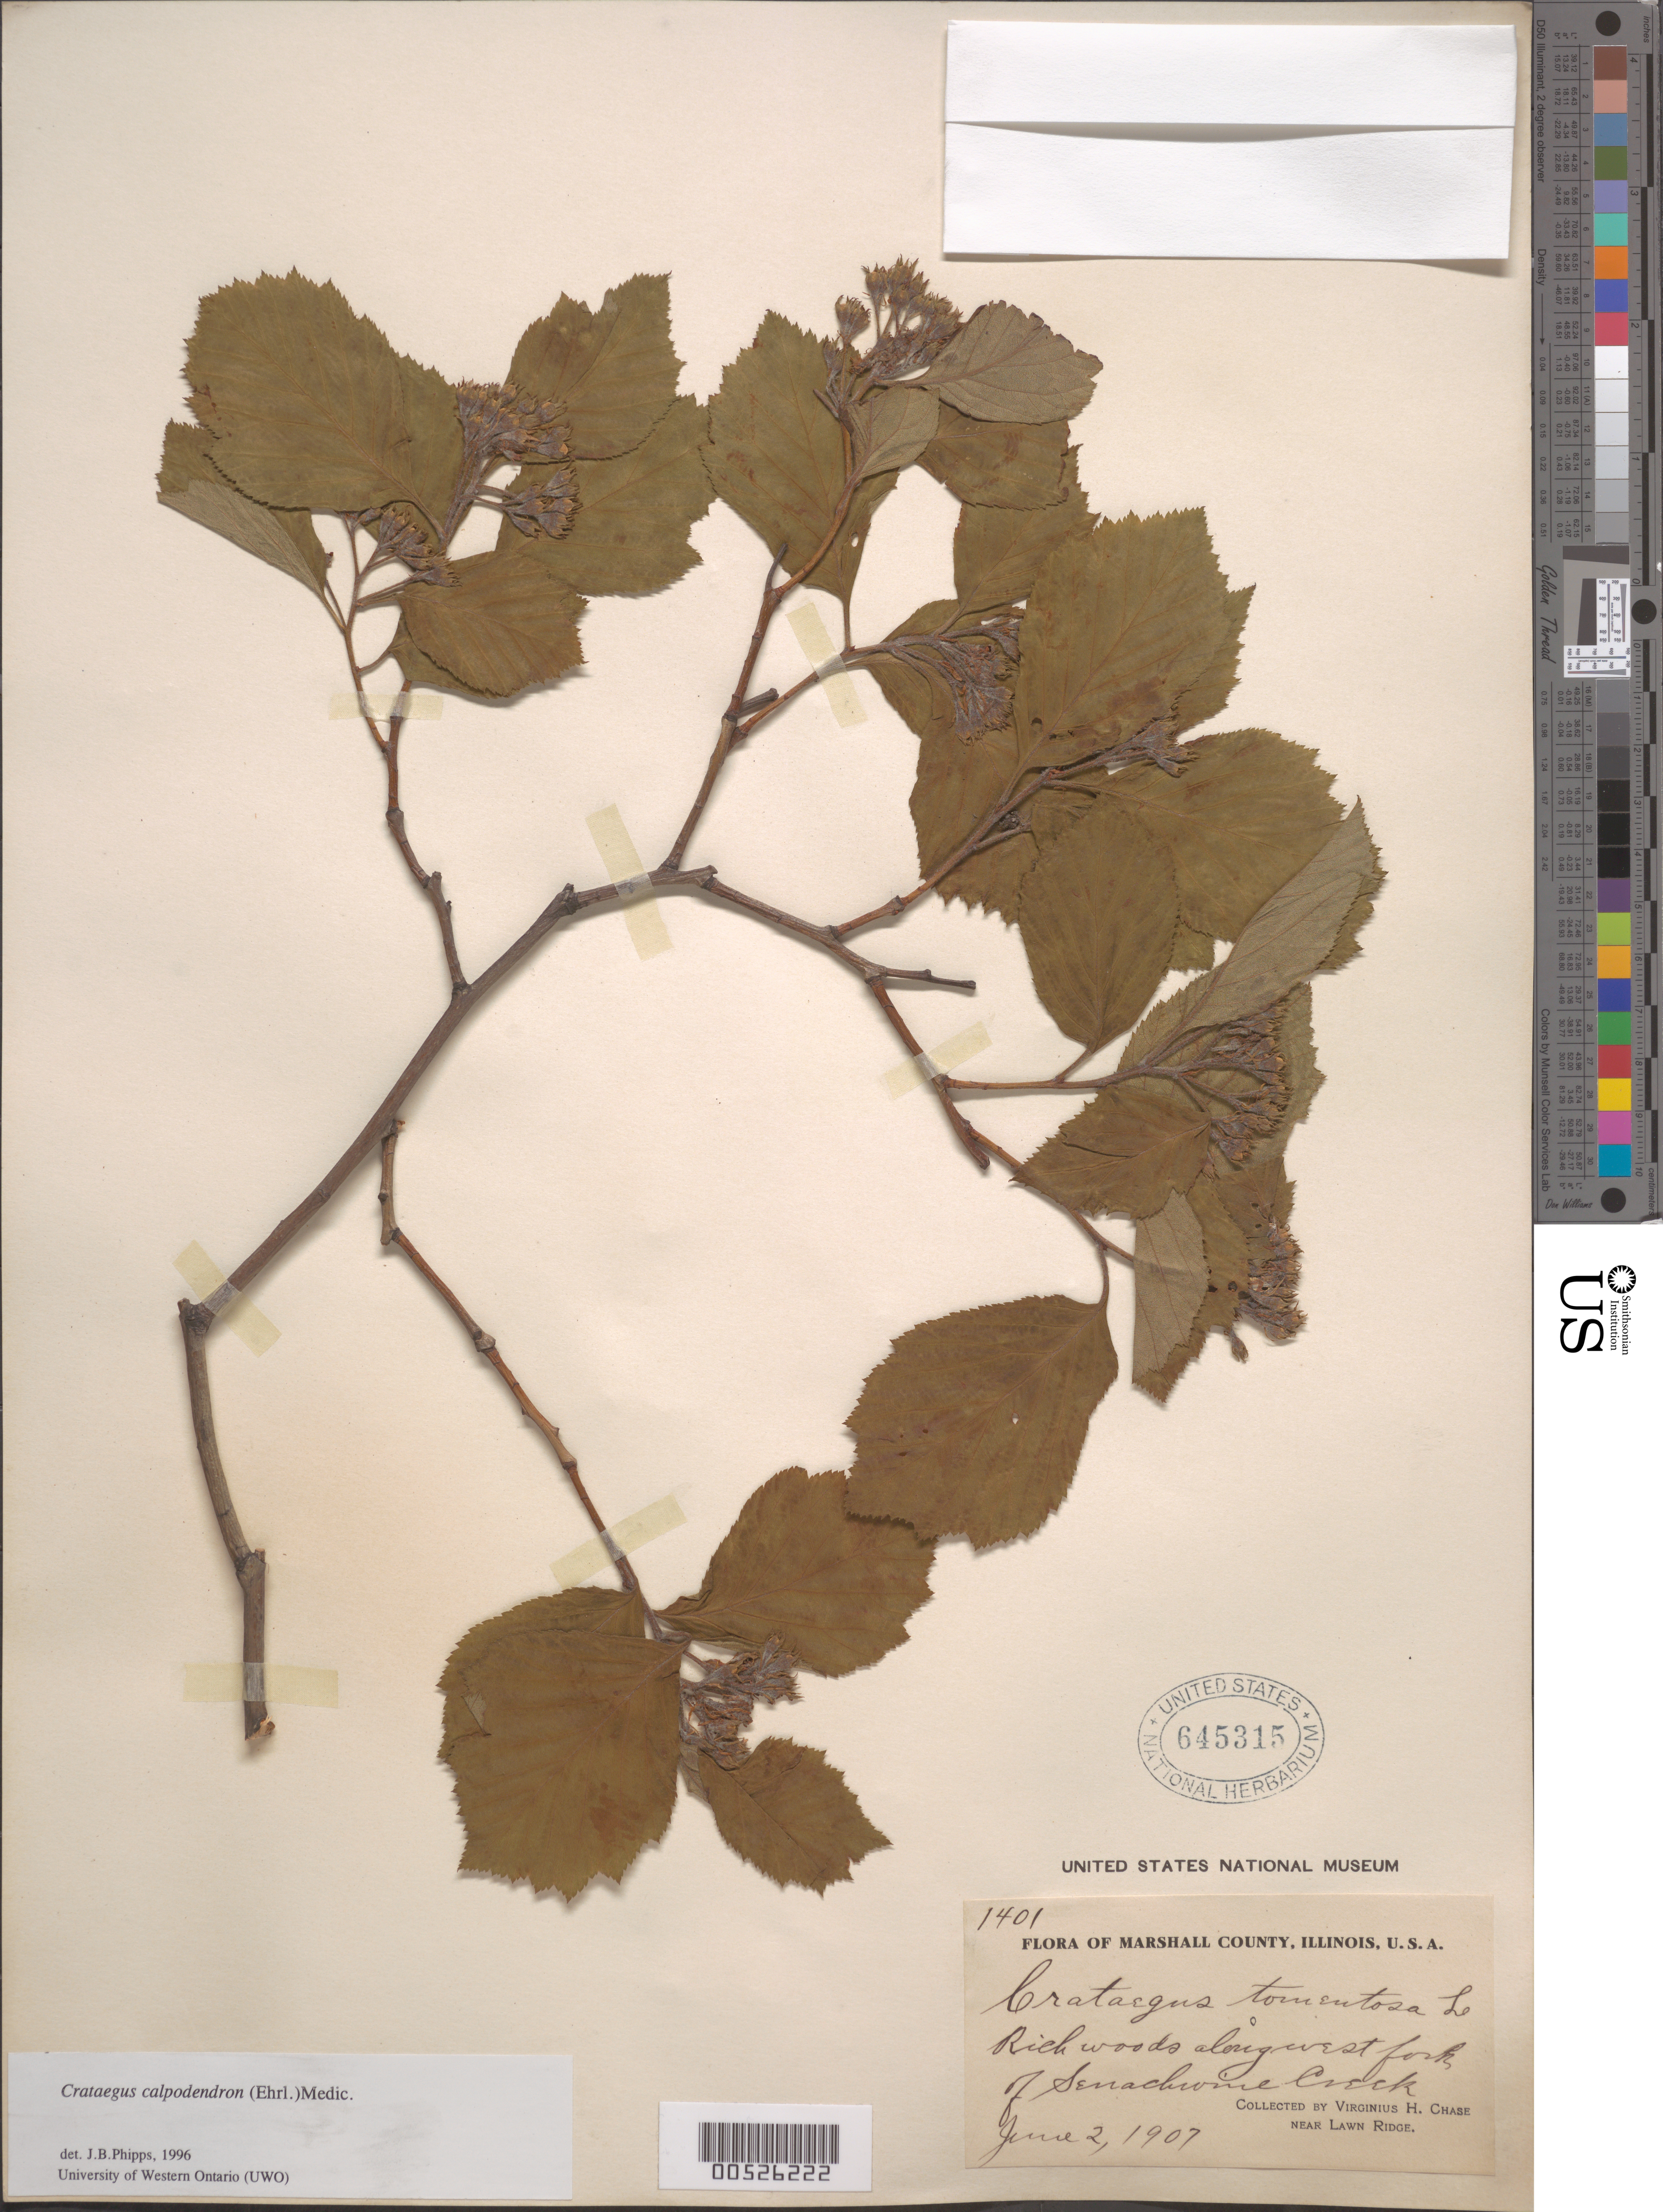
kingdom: Plantae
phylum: Tracheophyta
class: Magnoliopsida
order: Rosales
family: Rosaceae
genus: Crataegus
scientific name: Crataegus calpodendron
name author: (Ehrh.) Medik.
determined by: Phipps, James B., (UWO), University of Western Ontario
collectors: V. H. Chase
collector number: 1401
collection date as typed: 02 Jun 1907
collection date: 1907-06-02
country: United States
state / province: Illinois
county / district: Marshall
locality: Along W fork of Senachwine Creek, near Lawn Ridge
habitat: Rich woods along side of creek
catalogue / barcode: US 645315